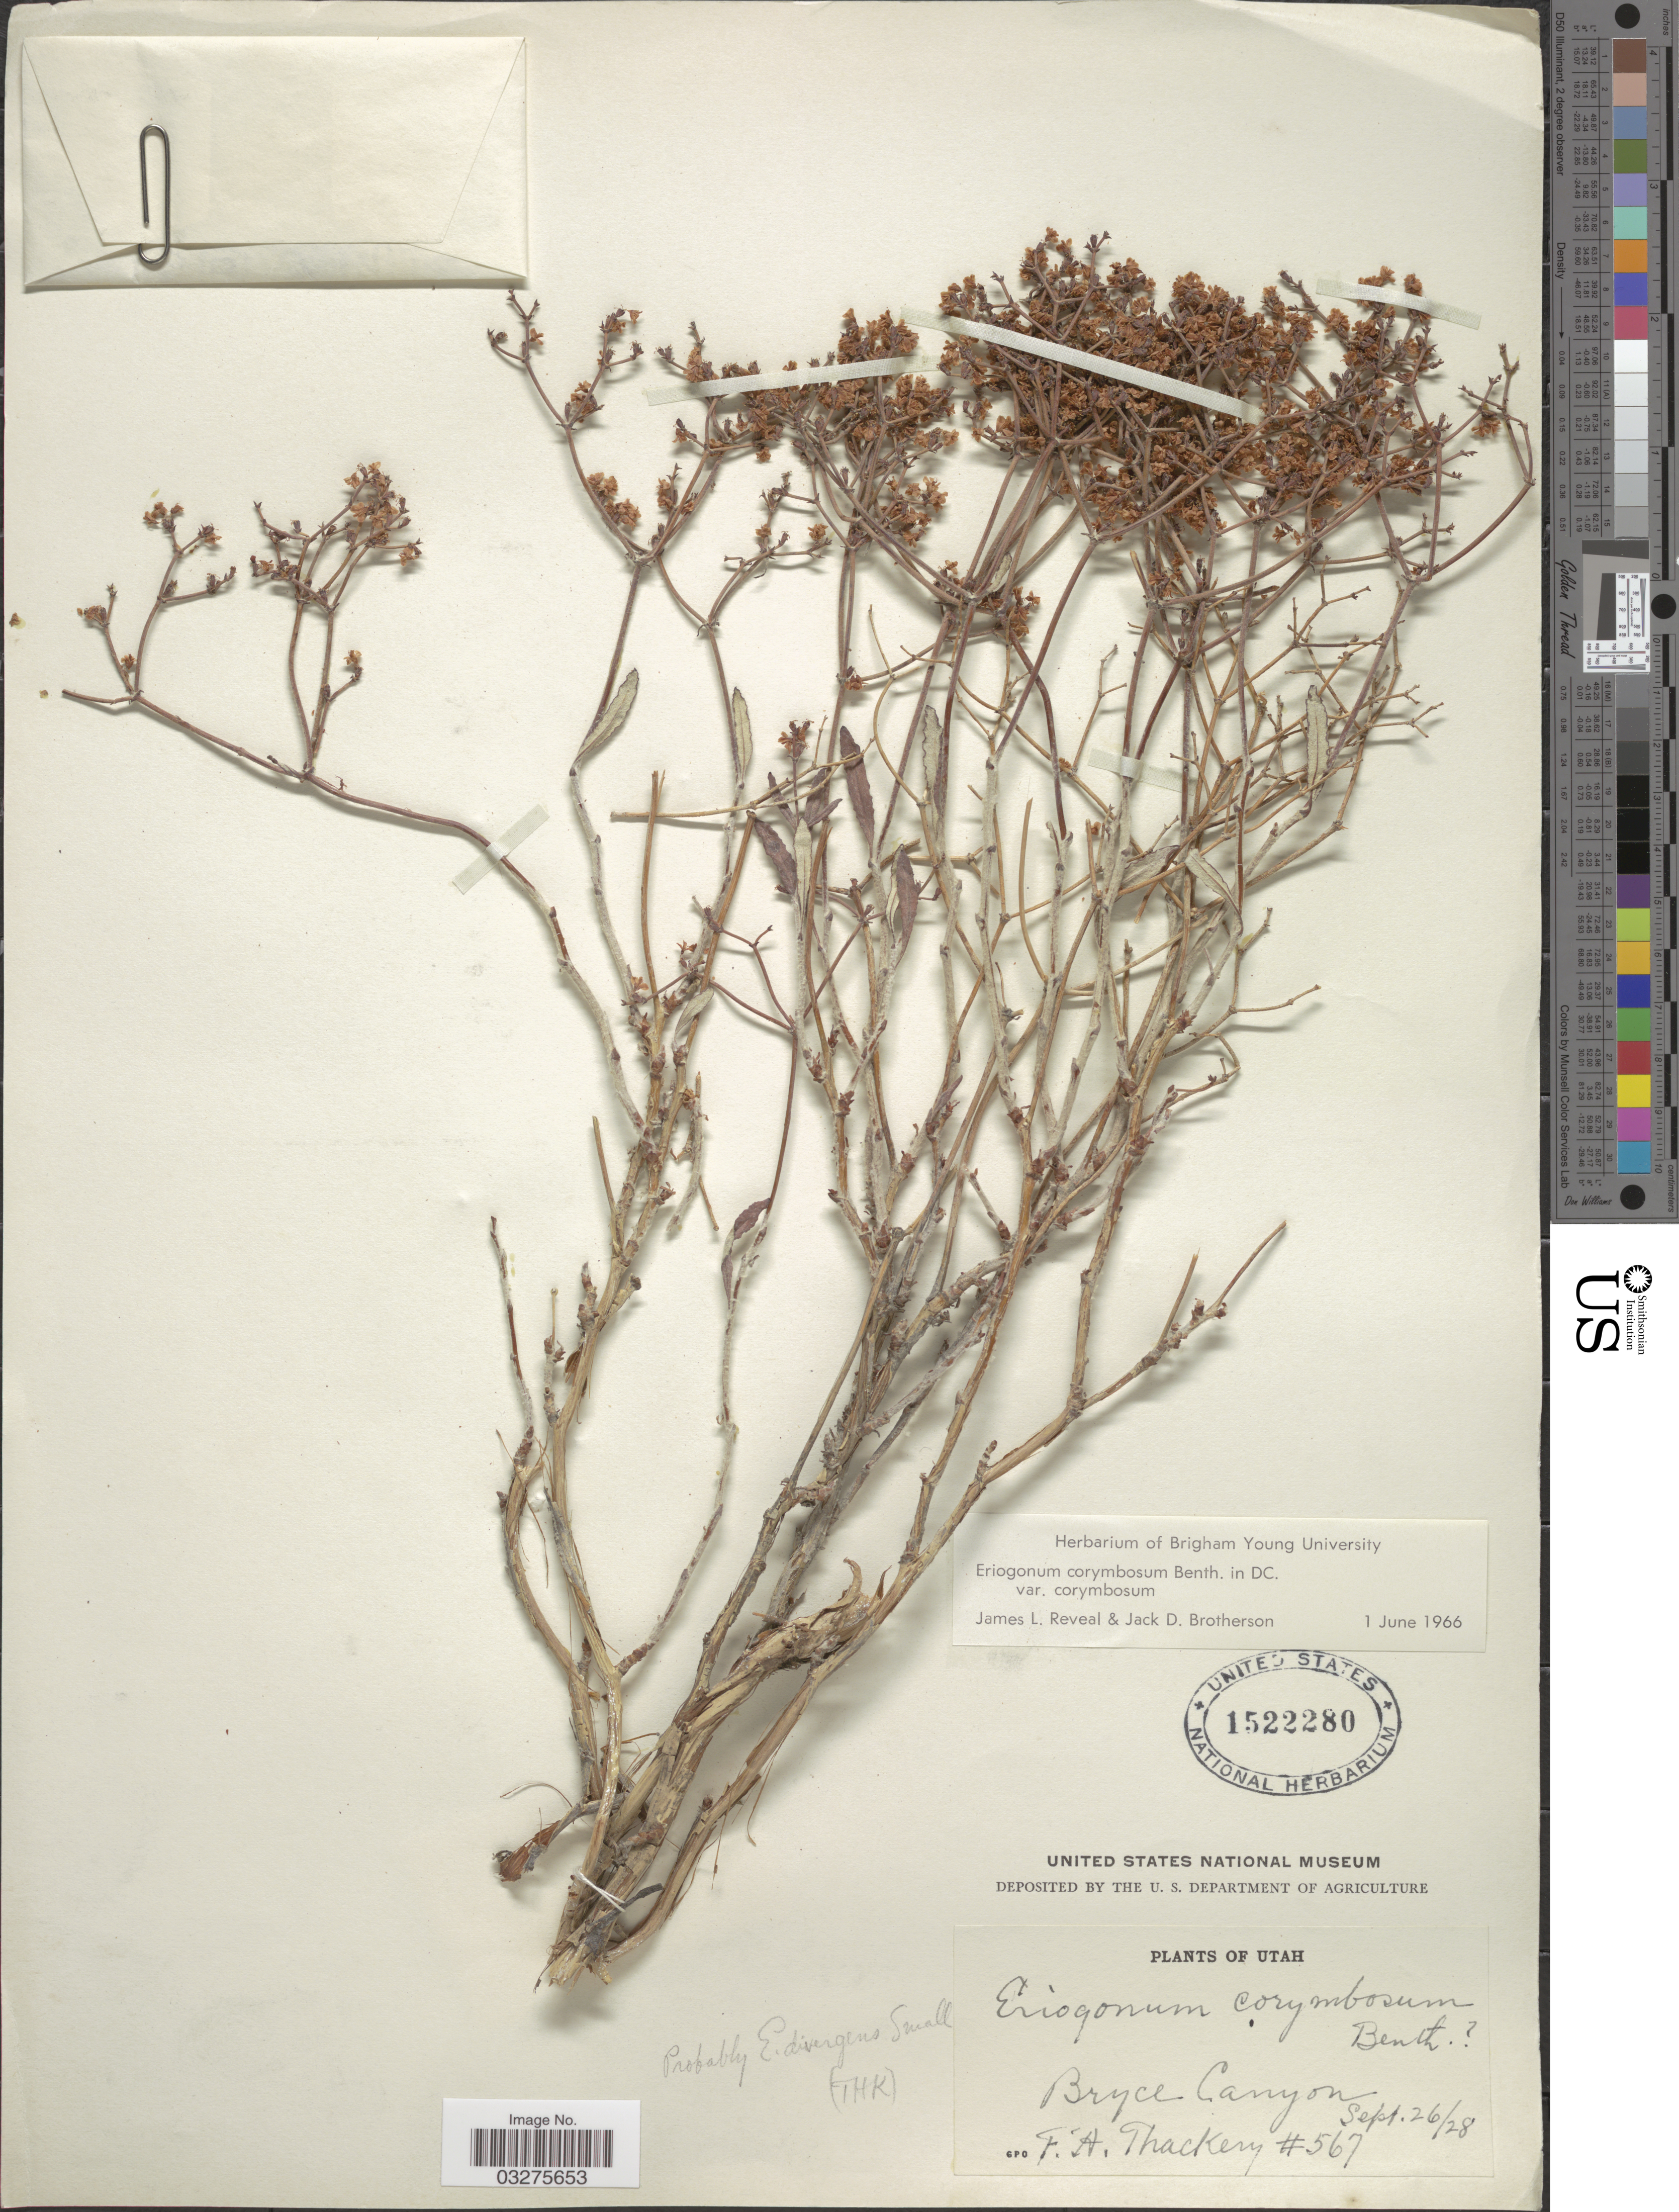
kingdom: Plantae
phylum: Tracheophyta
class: Magnoliopsida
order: Caryophyllales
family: Polygonaceae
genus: Eriogonum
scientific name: Eriogonum corymbosum var. corymbosum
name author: Benth.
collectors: F. Thackery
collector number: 567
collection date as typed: Transcribed d/m/y: 26/9/28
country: United States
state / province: Utah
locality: Bryce Canyon.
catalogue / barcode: US 1522280